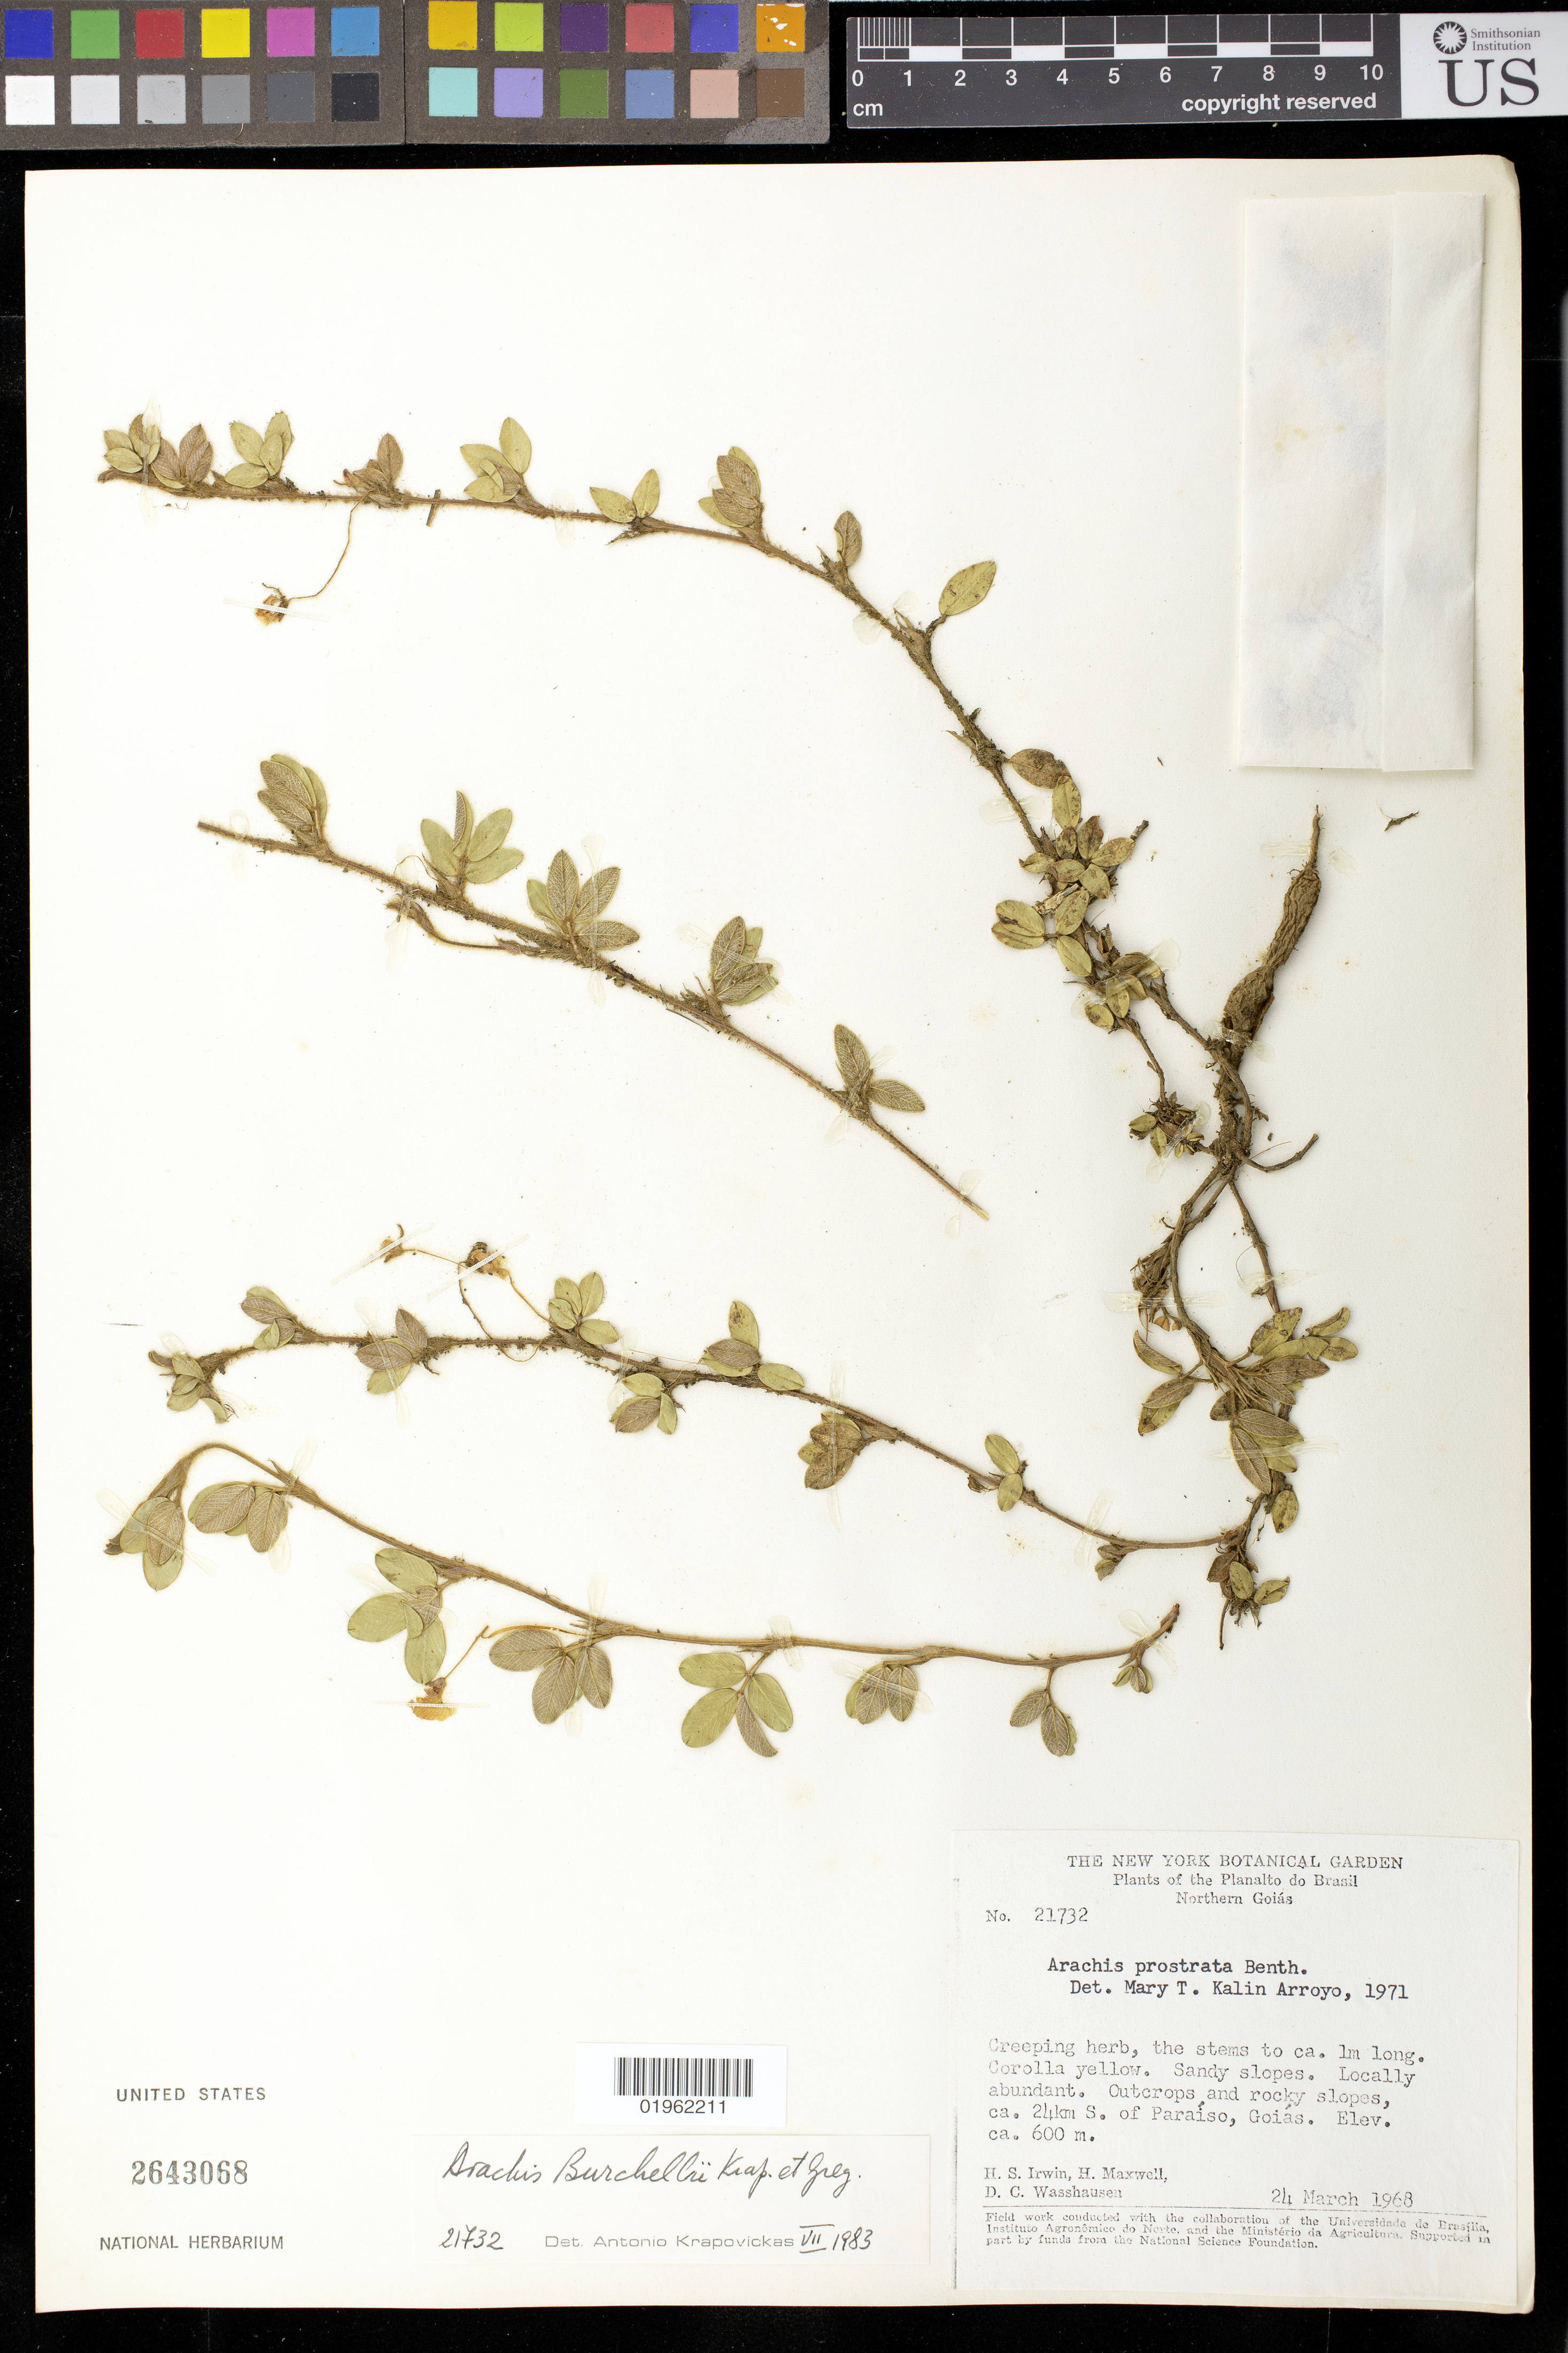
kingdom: Plantae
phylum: Tracheophyta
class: Magnoliopsida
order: Fabales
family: Fabaceae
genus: Arachis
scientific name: Arachis burchellii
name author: Krapov. & W.C. Greg.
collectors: H. Irwin, H. Maxwell & D. Waeshaussen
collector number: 21732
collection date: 1968-03-24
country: Brazil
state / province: Goiás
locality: Ca. 24 Km S of Paraíso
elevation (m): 600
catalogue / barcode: US 2643068